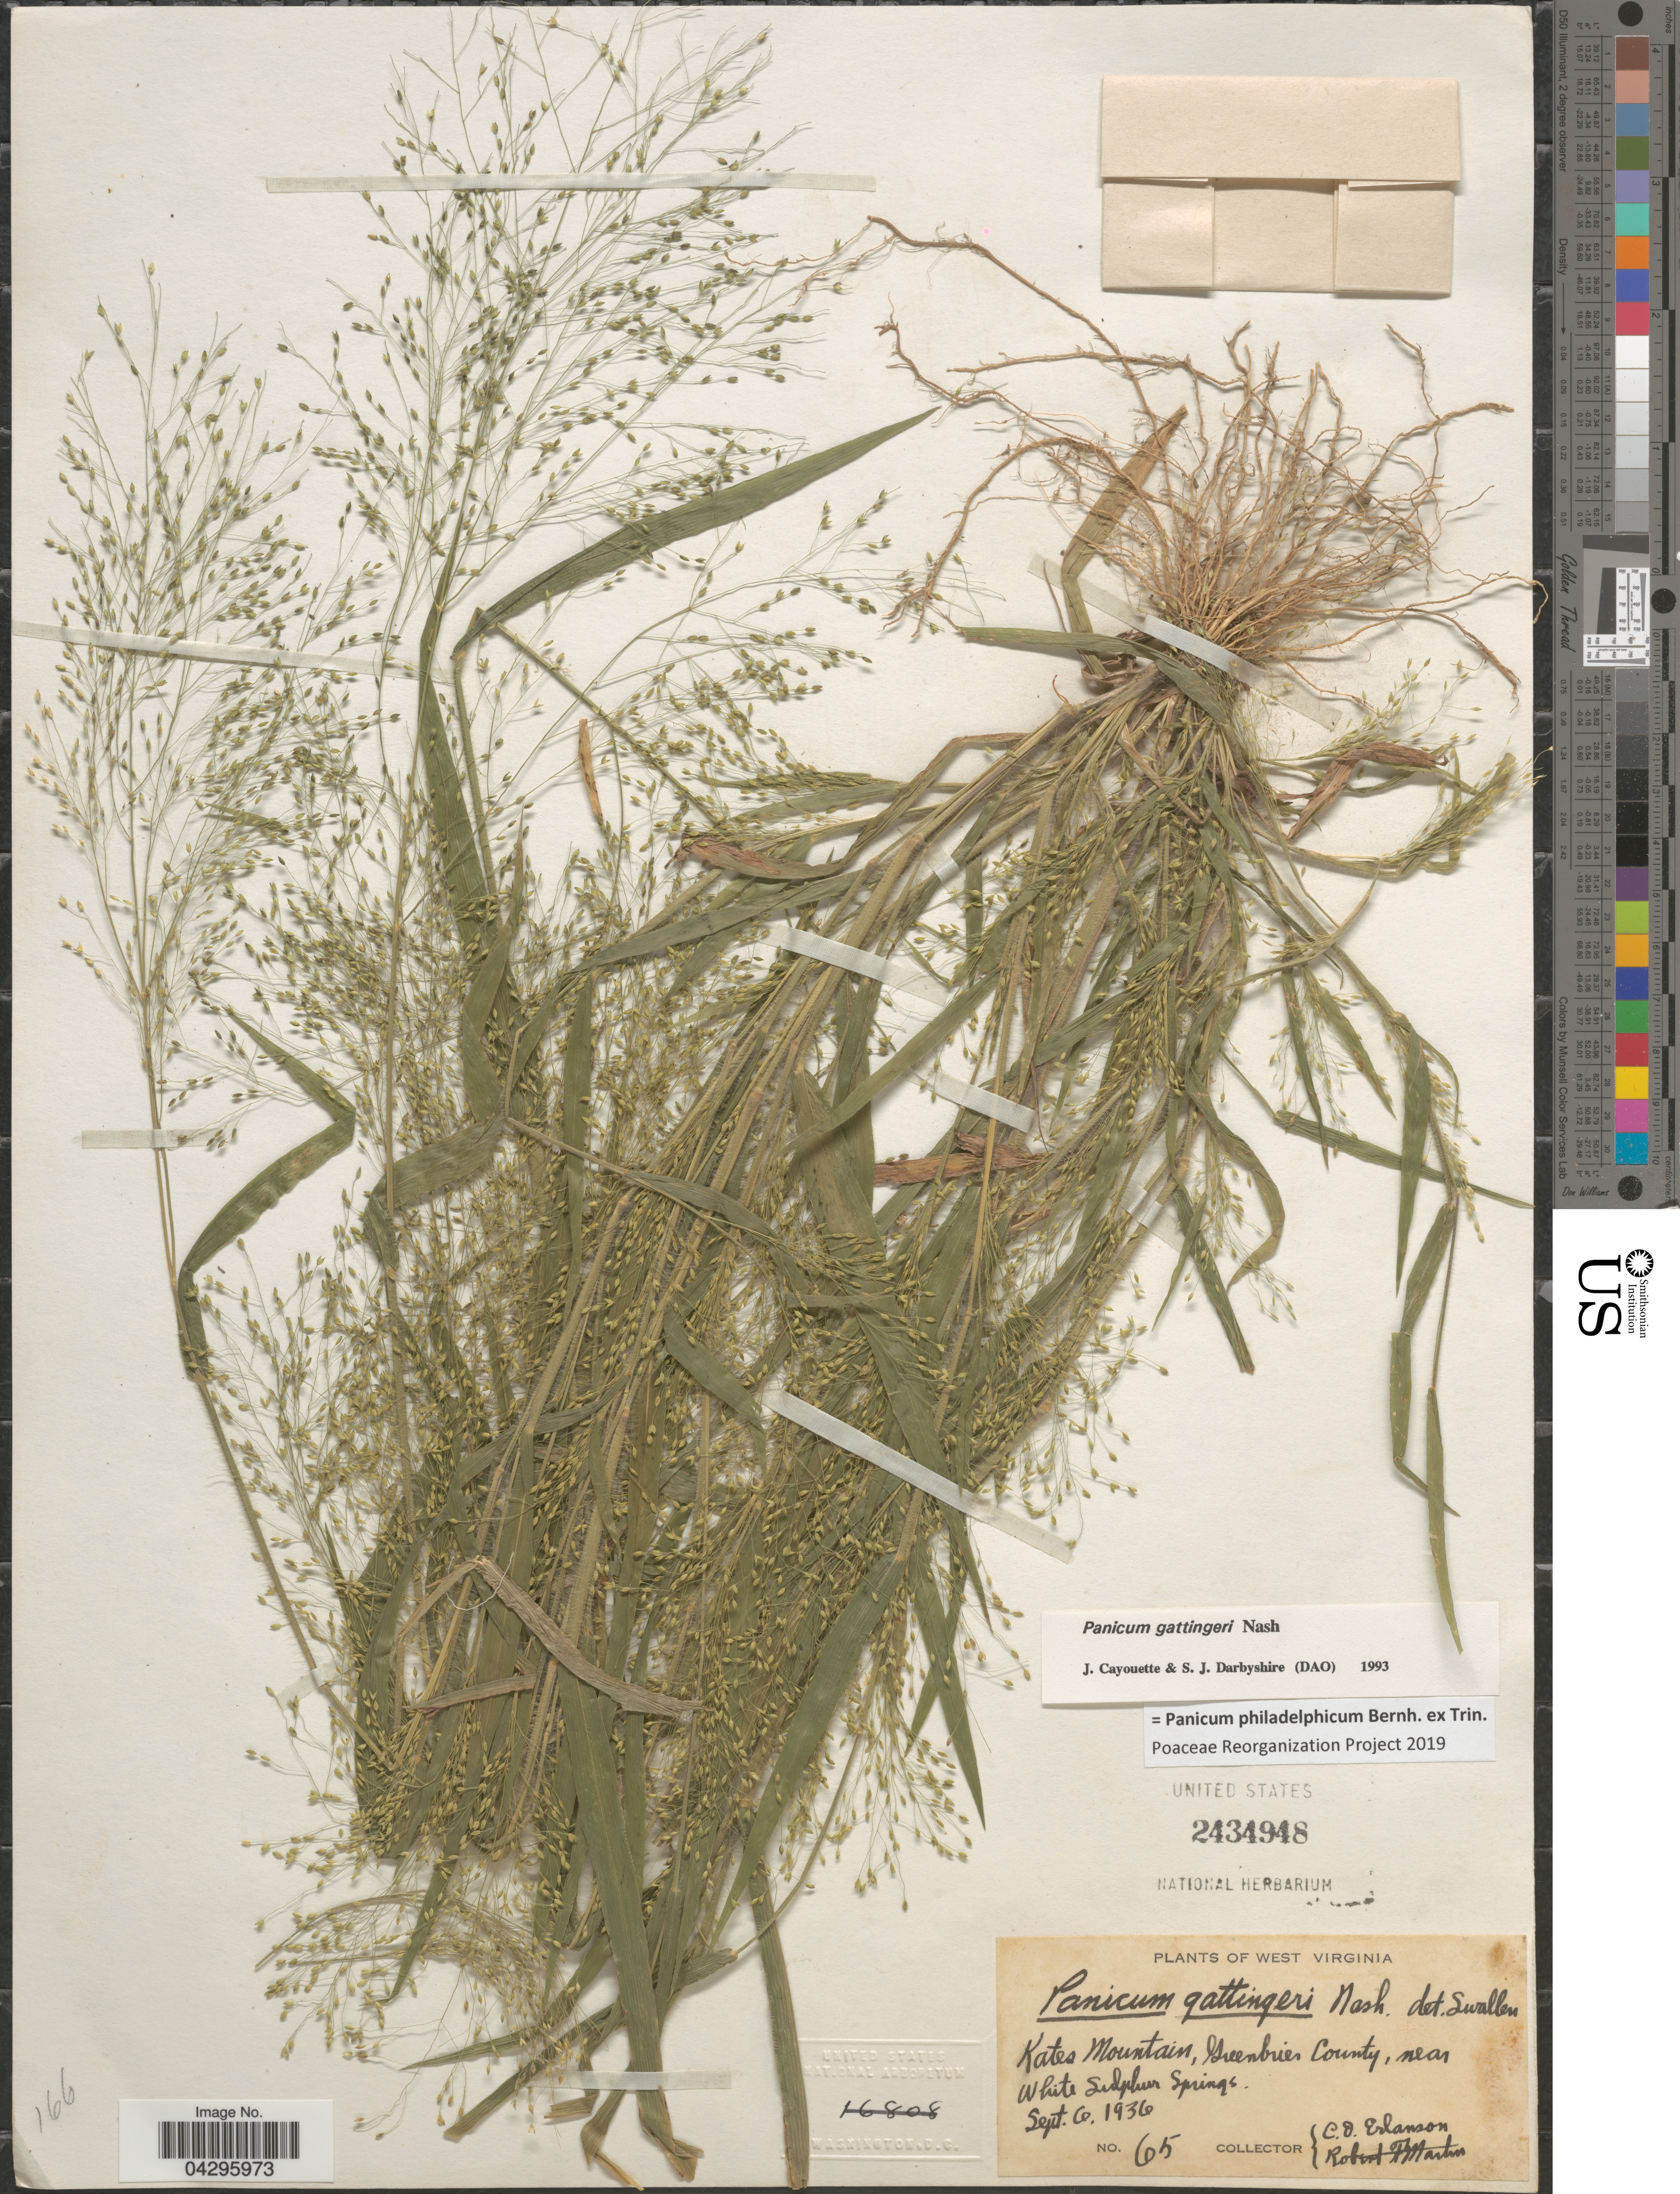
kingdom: Plantae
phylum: Tracheophyta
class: Liliopsida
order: Poales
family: Poaceae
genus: Panicum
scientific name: Panicum philadelphicum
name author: Bernh. ex Trin.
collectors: C. O. Erlanson & R. F. Martin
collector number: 65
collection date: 1936-09-06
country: United States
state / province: West Virginia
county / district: Greenbrier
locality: Kates Mountain, Greenbrier County, near White Sulphur Springs.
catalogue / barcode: US 2434948